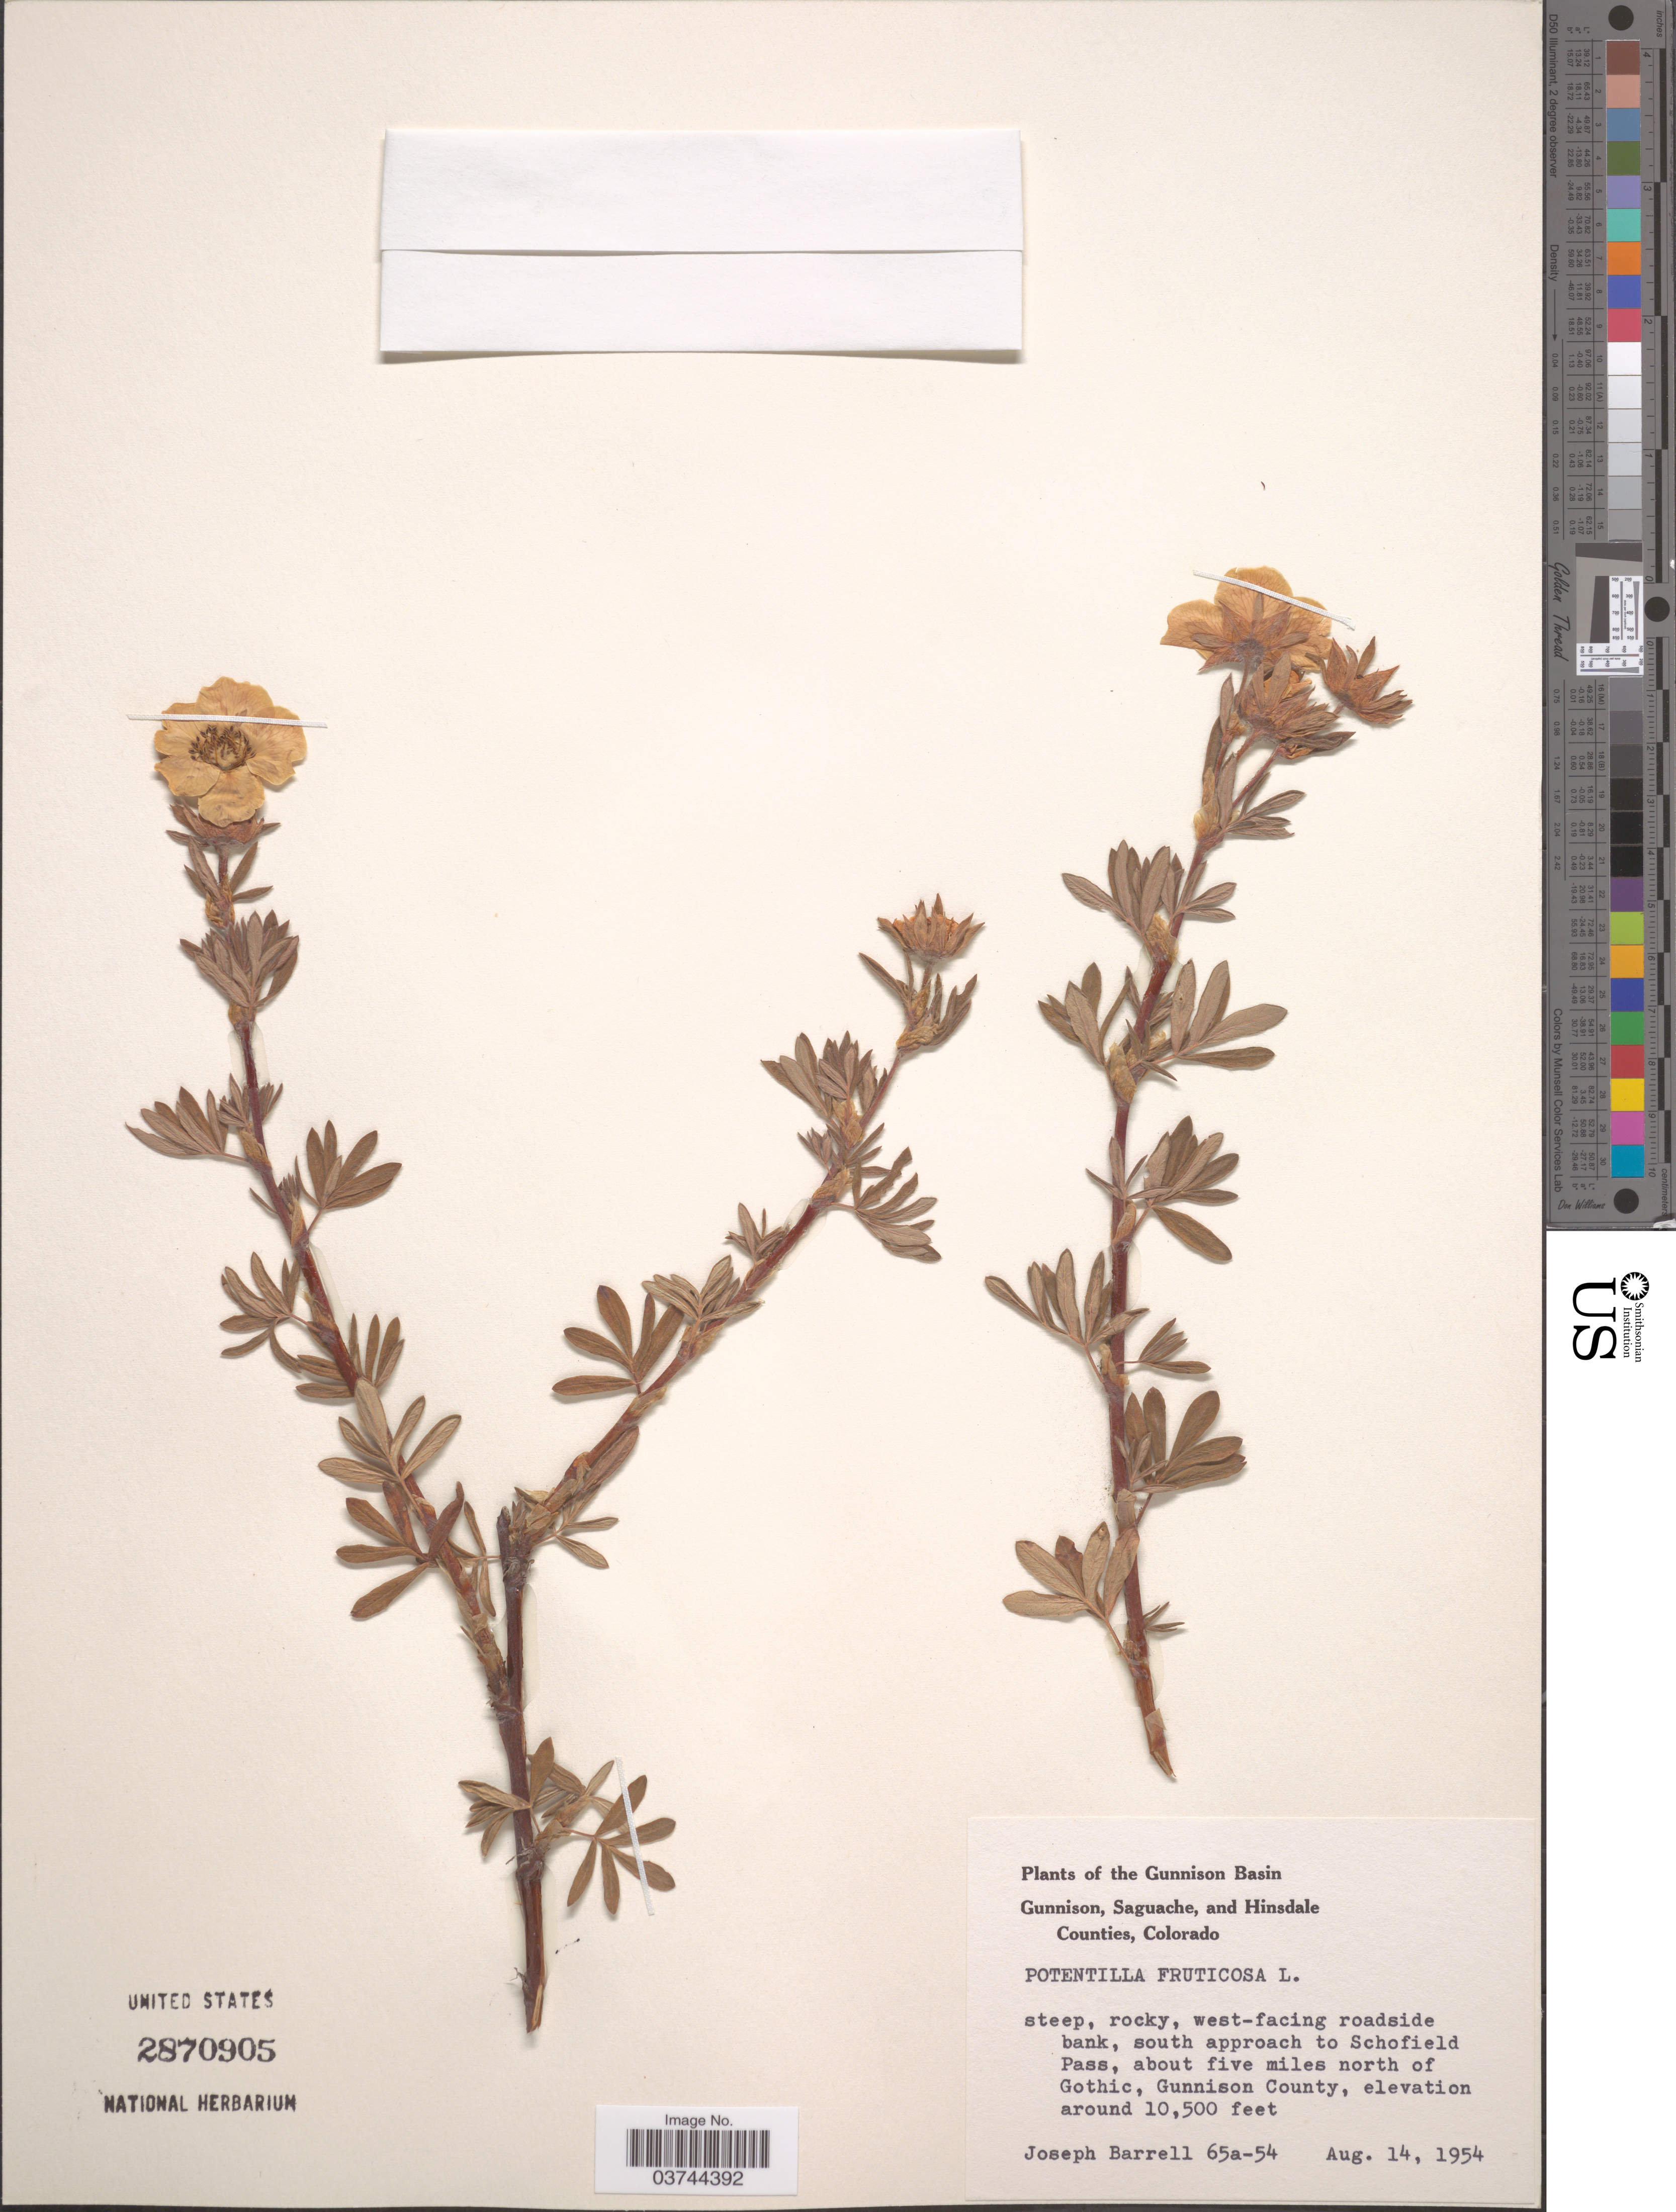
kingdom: Plantae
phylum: Tracheophyta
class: Magnoliopsida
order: Rosales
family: Rosaceae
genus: Dasiphora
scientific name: Dasiphora fruticosa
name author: (L.) Rydb.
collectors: J. Barrell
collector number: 65a-54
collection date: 1954-08-14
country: United States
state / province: Colorado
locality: The Gunnison Basin. Steep, rocky, west-facing roadside bank, south approach to Schofield Pass, about five miles north of Gothic, Gunnison County.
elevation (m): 3200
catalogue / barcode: US 2870905